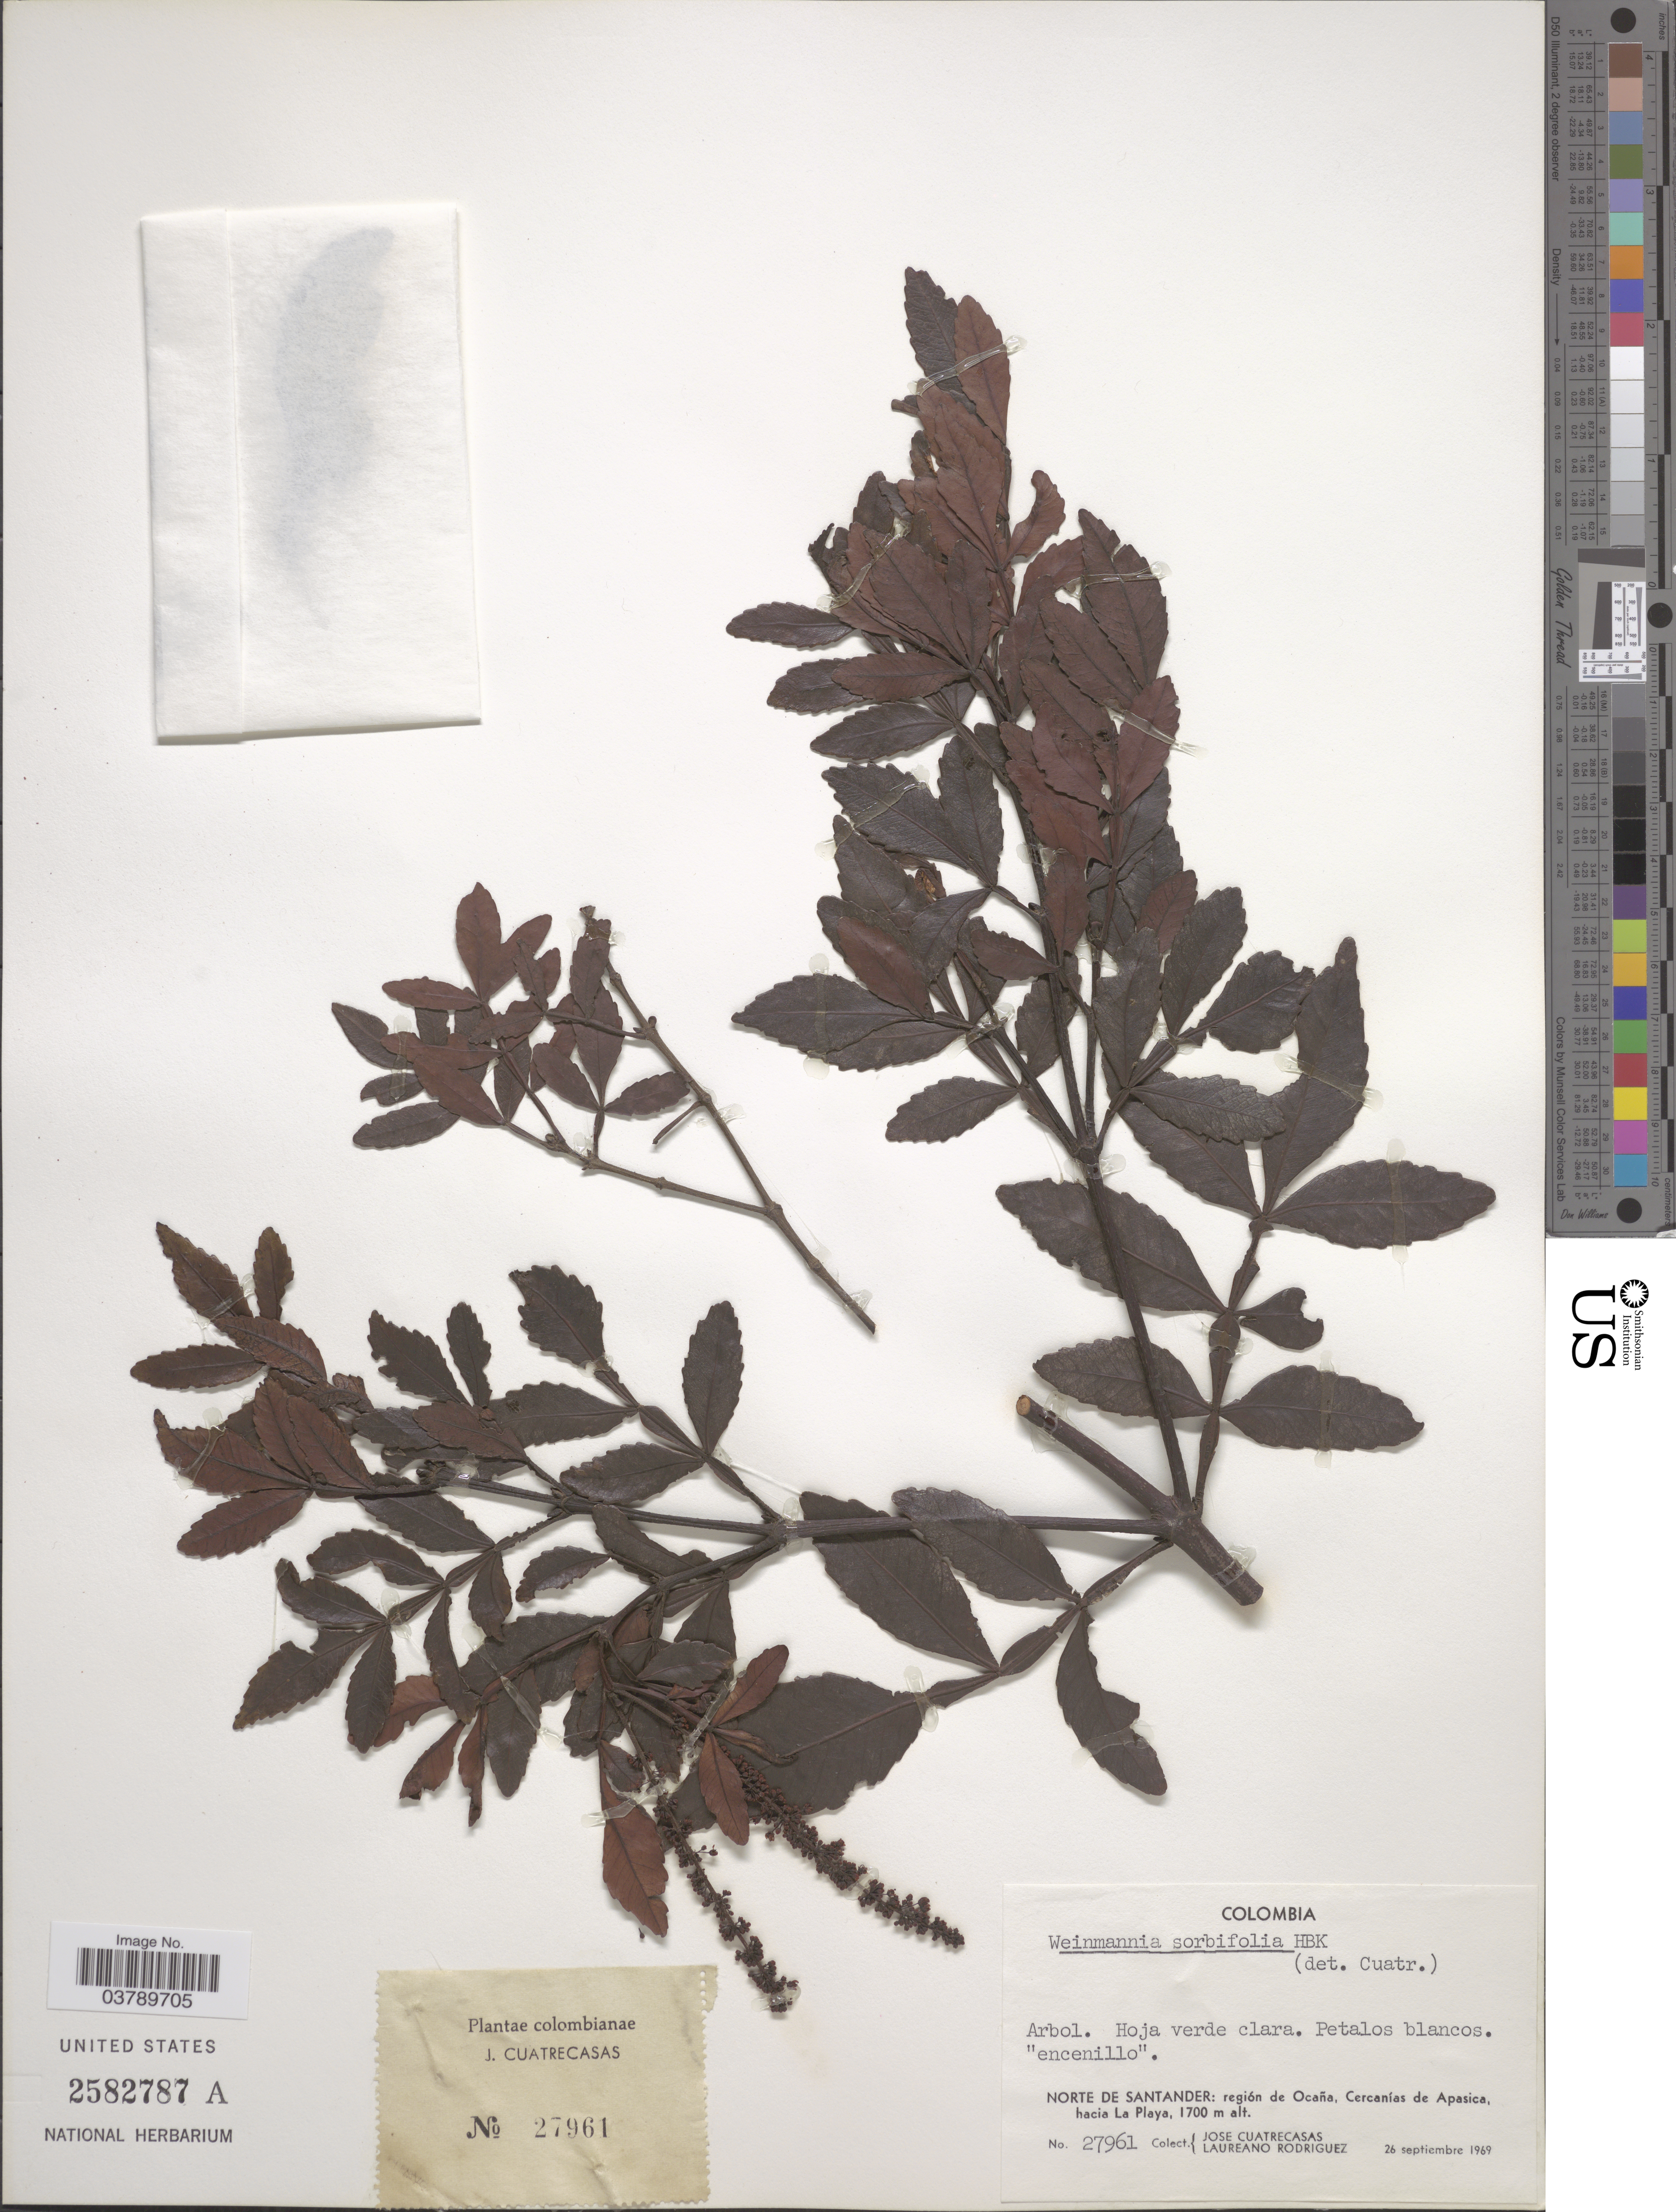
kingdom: Plantae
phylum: Tracheophyta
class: Magnoliopsida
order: Oxalidales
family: Cunoniaceae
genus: Weinmannia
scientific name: Weinmannia sorbifolia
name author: Kunth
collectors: J. Cuatrecasas & L. Rodriguez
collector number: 27961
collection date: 1969-09-26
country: Colombia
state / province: Norte de Santander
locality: Región de Ocaña, Cercanías de Apasica, hacia La Playa.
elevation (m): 1700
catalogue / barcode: US 2582787A